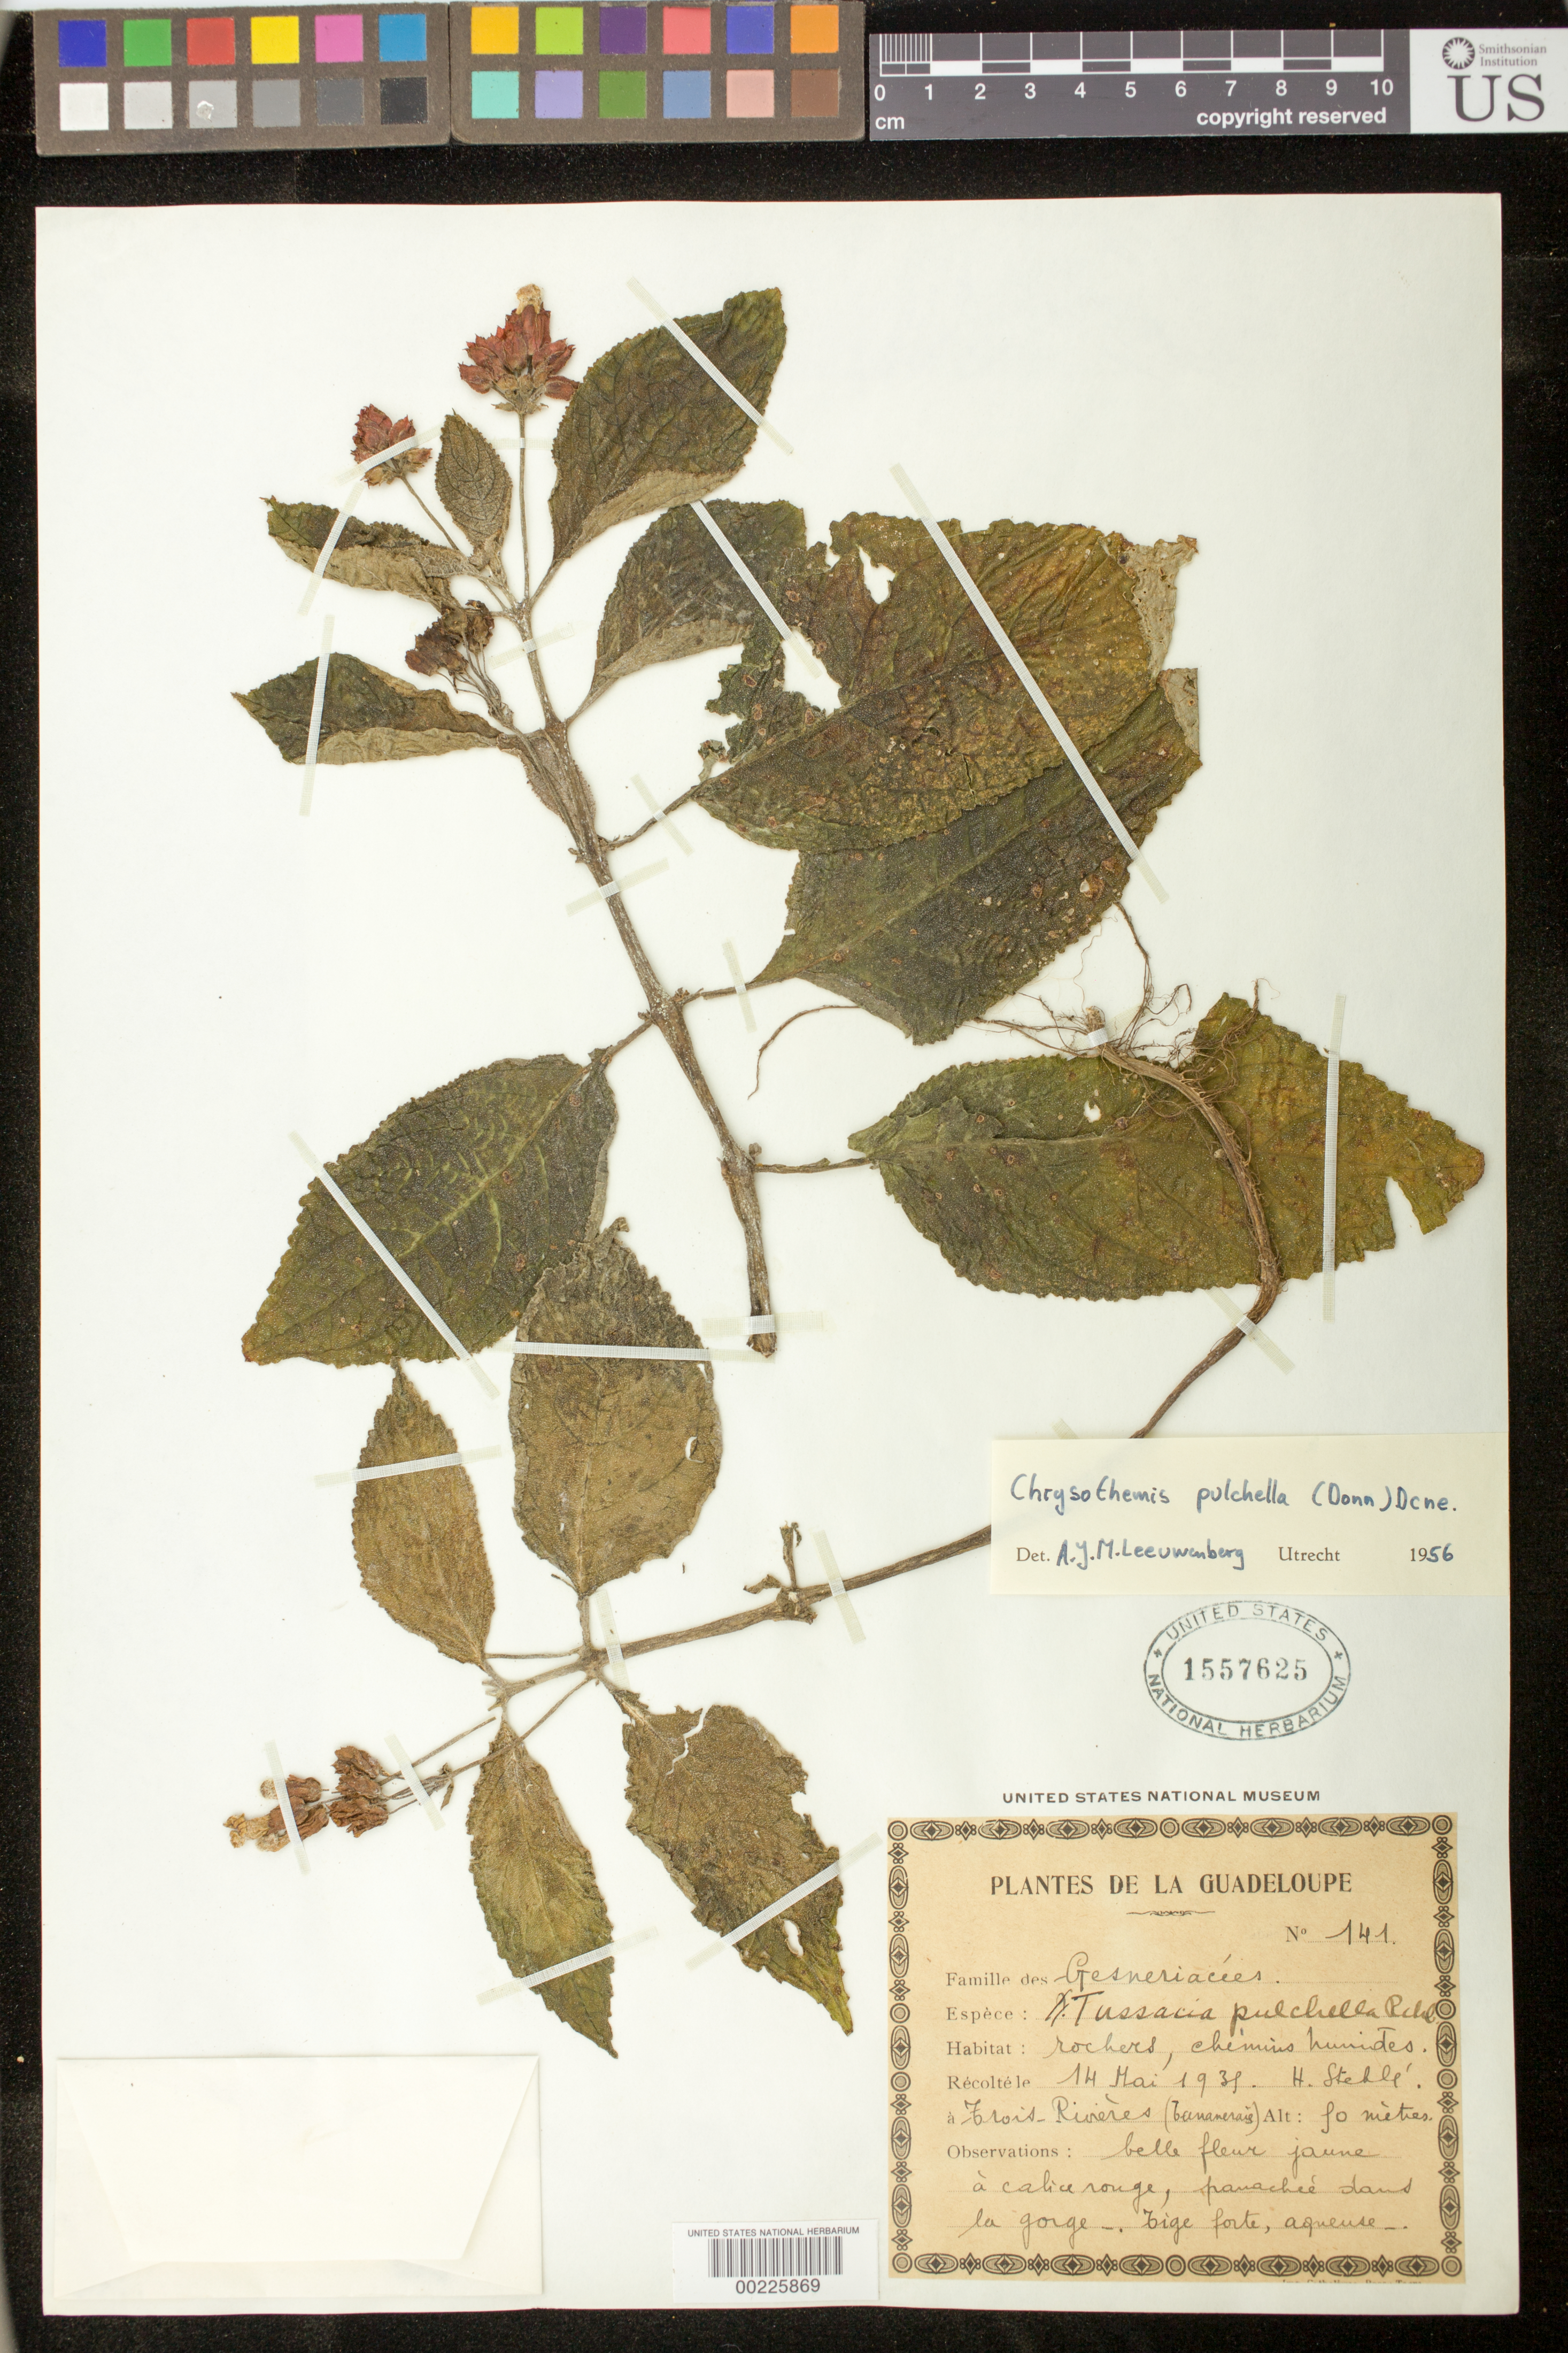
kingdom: Plantae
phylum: Tracheophyta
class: Magnoliopsida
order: Lamiales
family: Gesneriaceae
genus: Chrysothemis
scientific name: Chrysothemis pulchella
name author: (Donn ex Sims) Decne.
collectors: H. Stehlé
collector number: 141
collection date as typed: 14 May 1937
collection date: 1937-05-14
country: Guadeloupe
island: Basse Terre [Guadeloupe]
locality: Trois Revieres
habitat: High rock, damp road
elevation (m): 80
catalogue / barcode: US 1557625